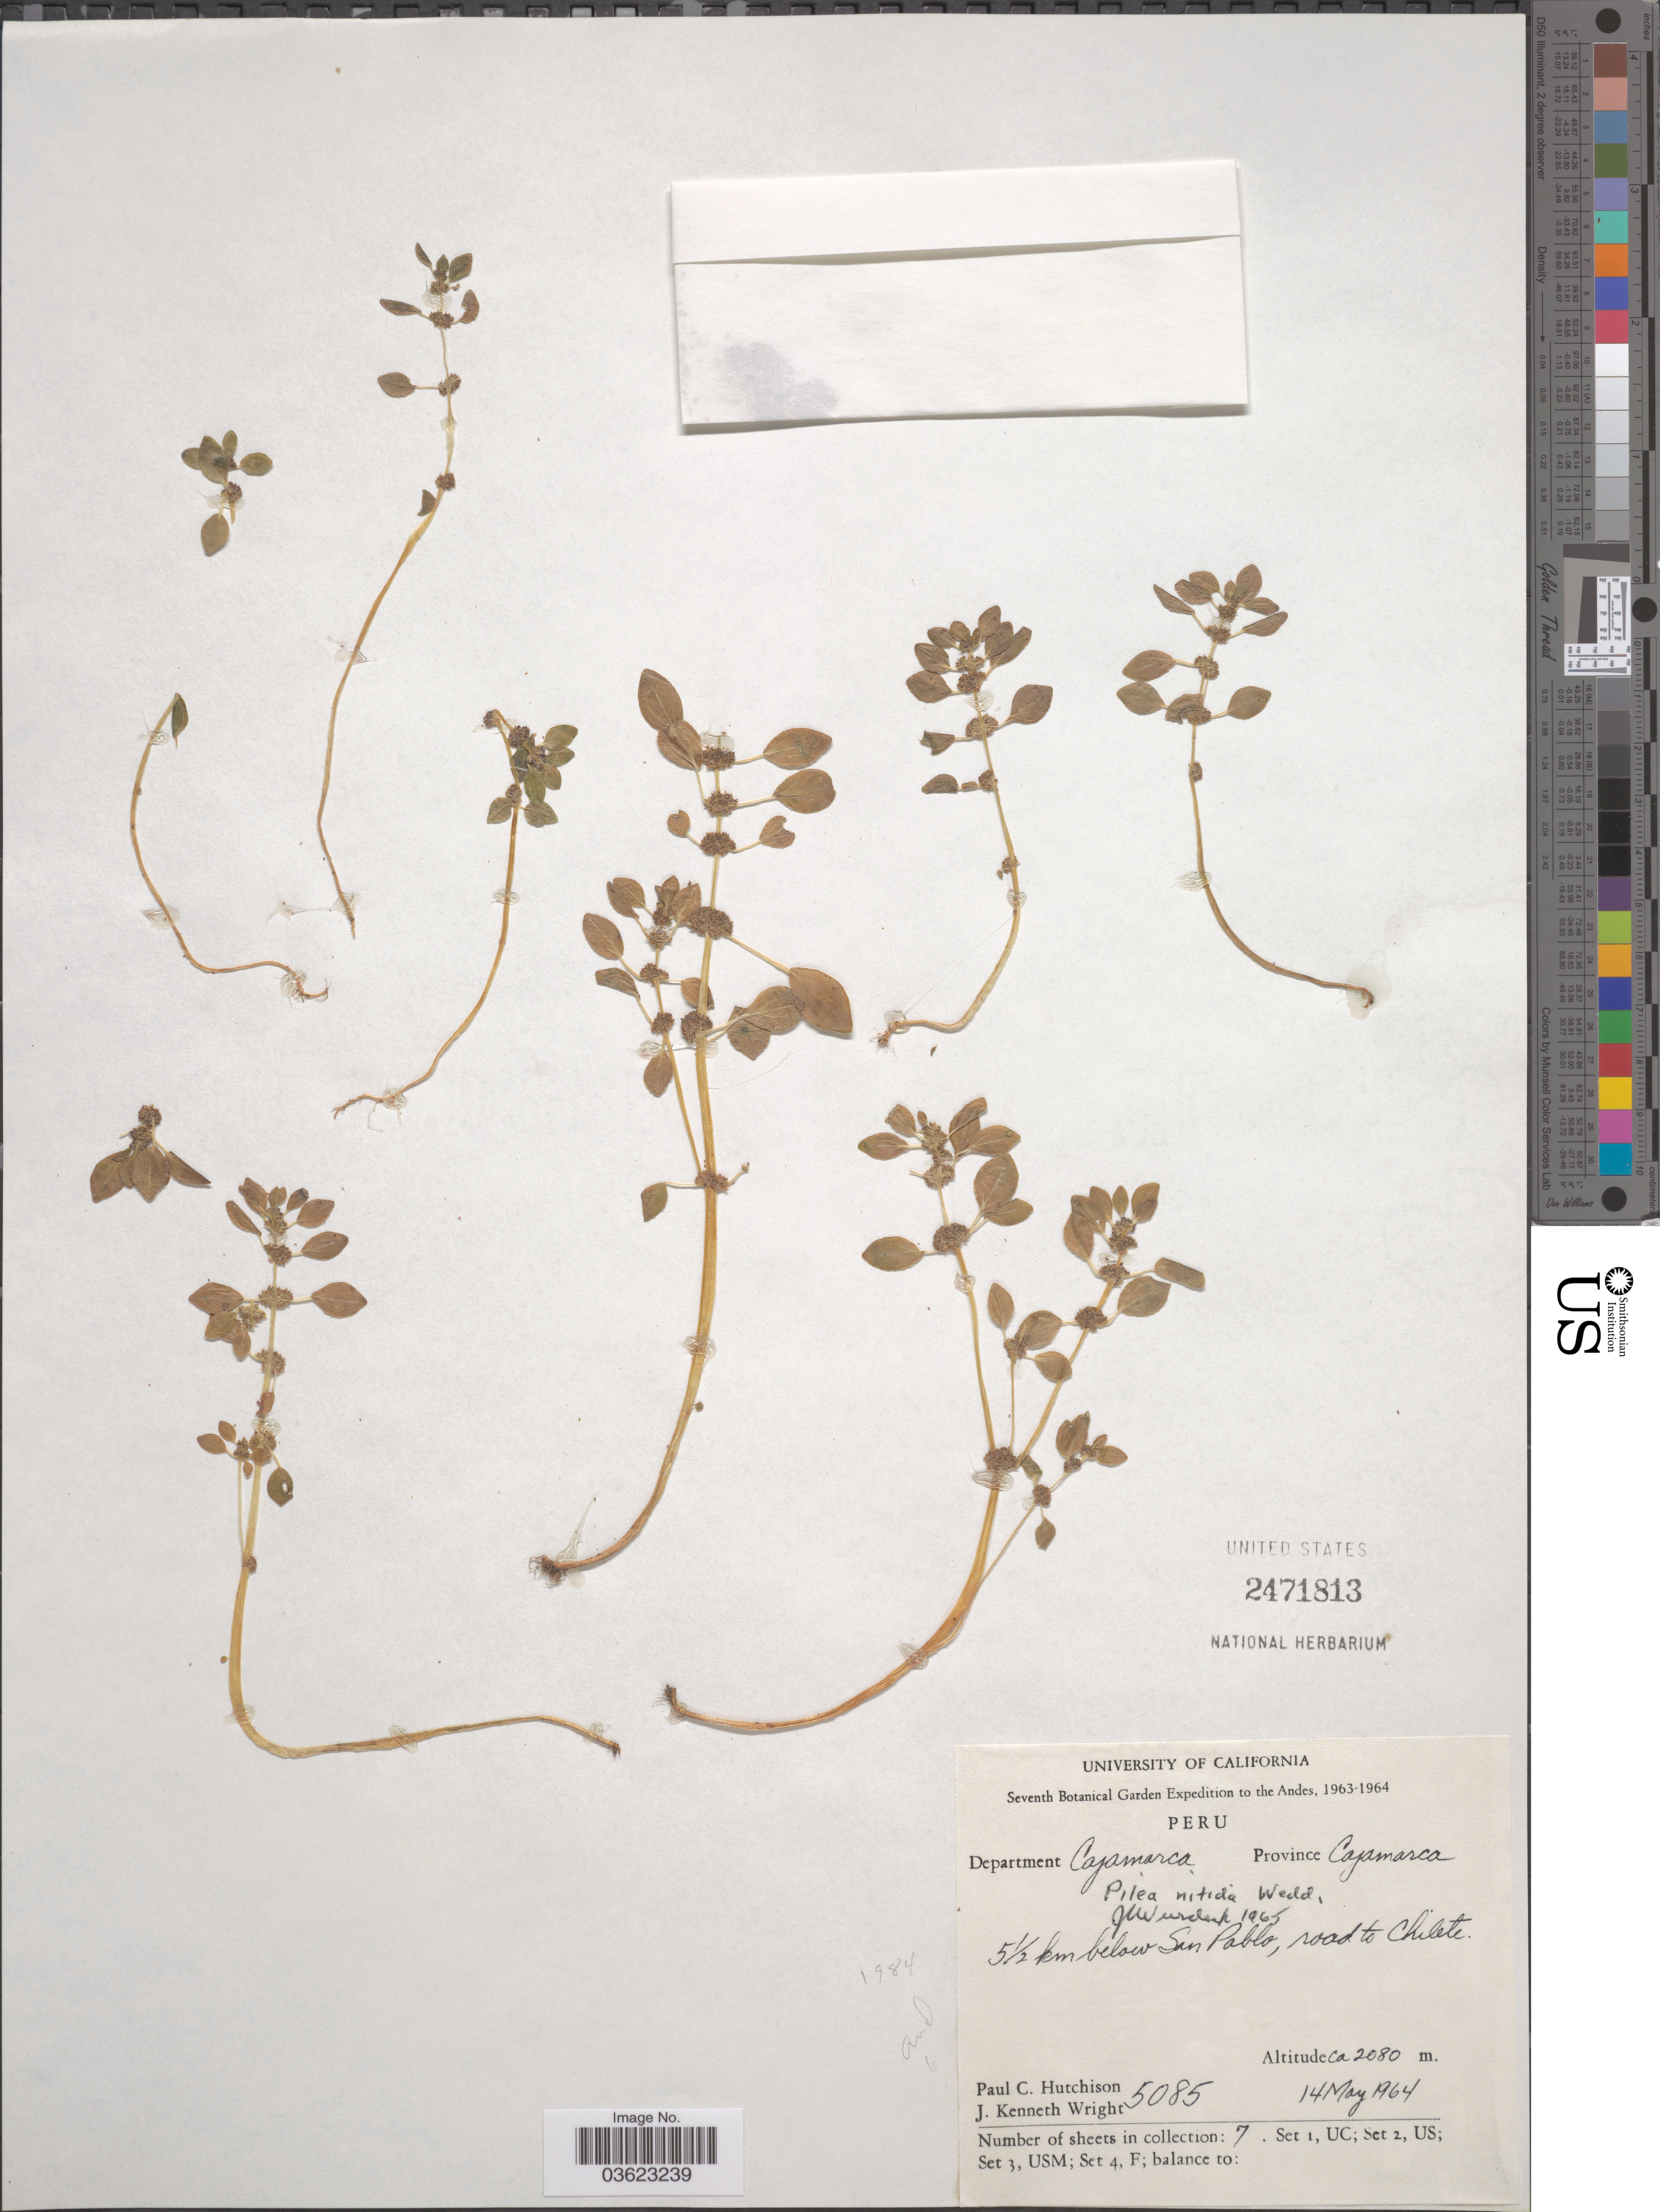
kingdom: Plantae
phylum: Tracheophyta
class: Magnoliopsida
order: Rosales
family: Urticaceae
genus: Pilea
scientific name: Pilea nitida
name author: Wedd.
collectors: P. C. Hutchison & J. K. Wright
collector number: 5085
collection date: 1964-05-14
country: Peru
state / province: Cajamarca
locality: Andes. Department Cajamarca. Province Cajamarca. 5½ km below San Pablo, road to Chilete.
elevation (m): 2080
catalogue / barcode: US 2471813